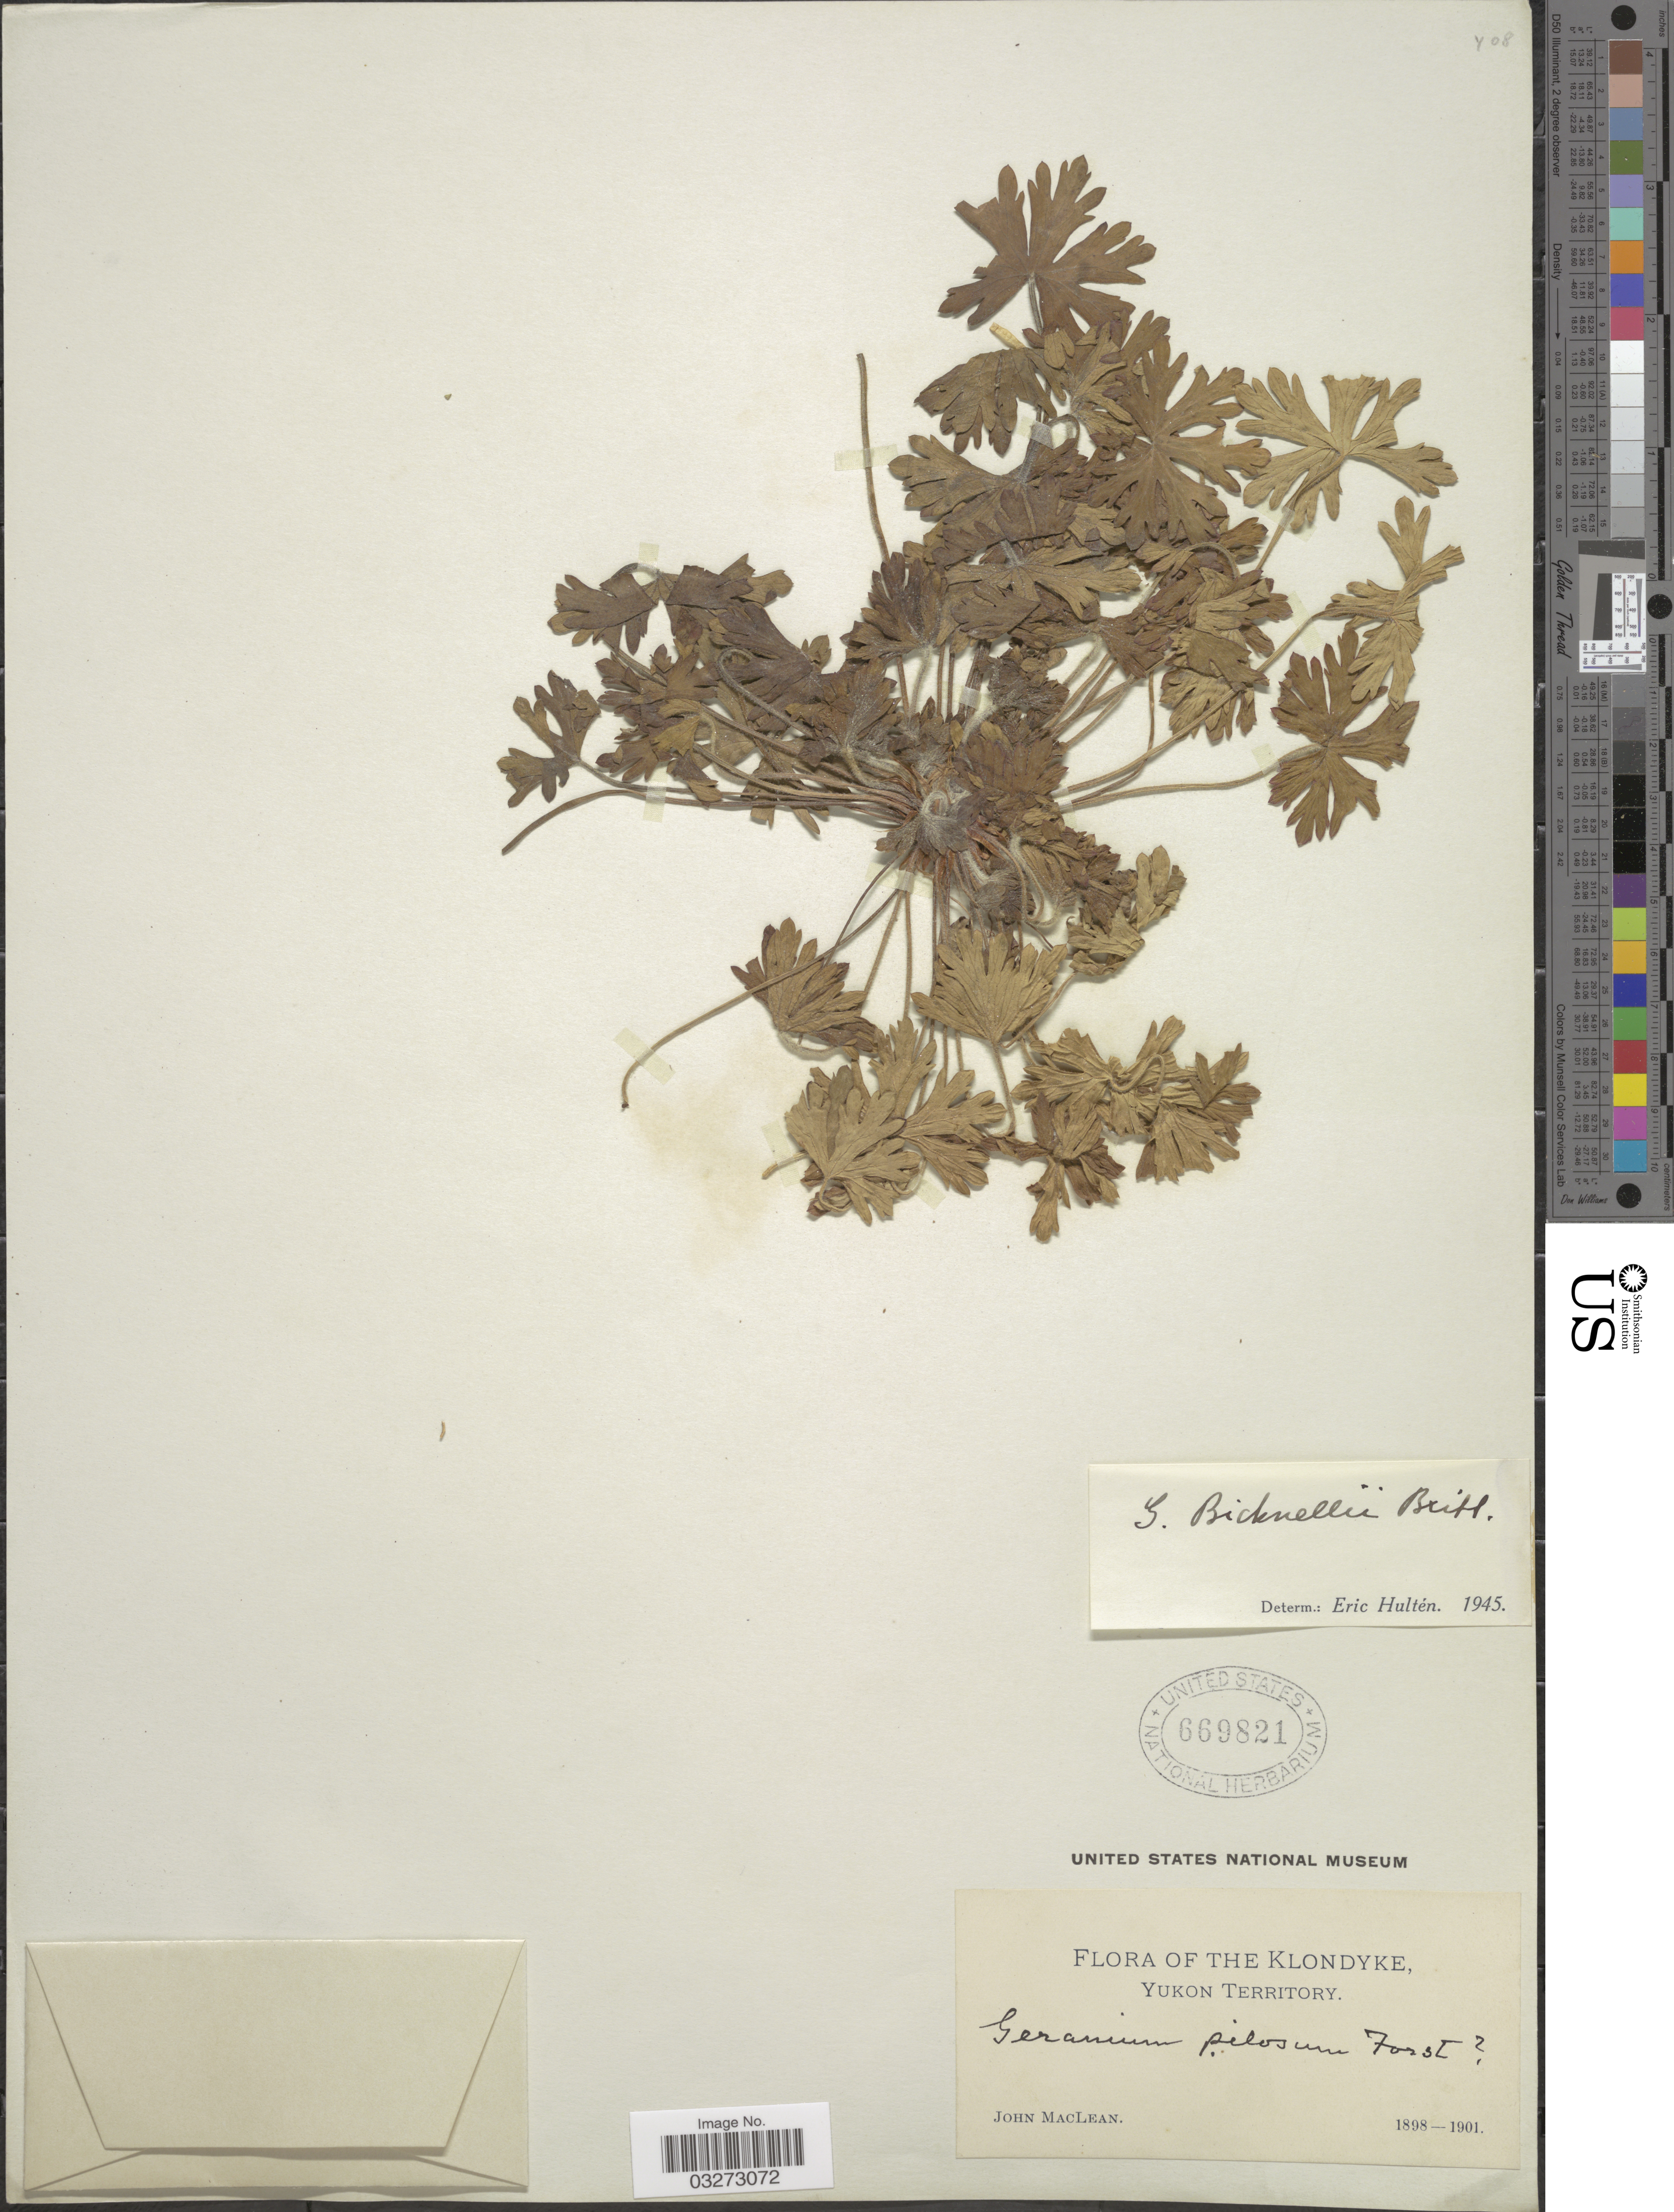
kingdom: Plantae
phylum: Tracheophyta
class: Magnoliopsida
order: Geraniales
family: Geraniaceae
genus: Geranium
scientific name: Geranium bicknellii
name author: Britton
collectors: J. Maclean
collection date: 1898/1901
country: Canada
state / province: Yukon Territory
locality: The Klondyke.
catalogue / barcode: US 669821